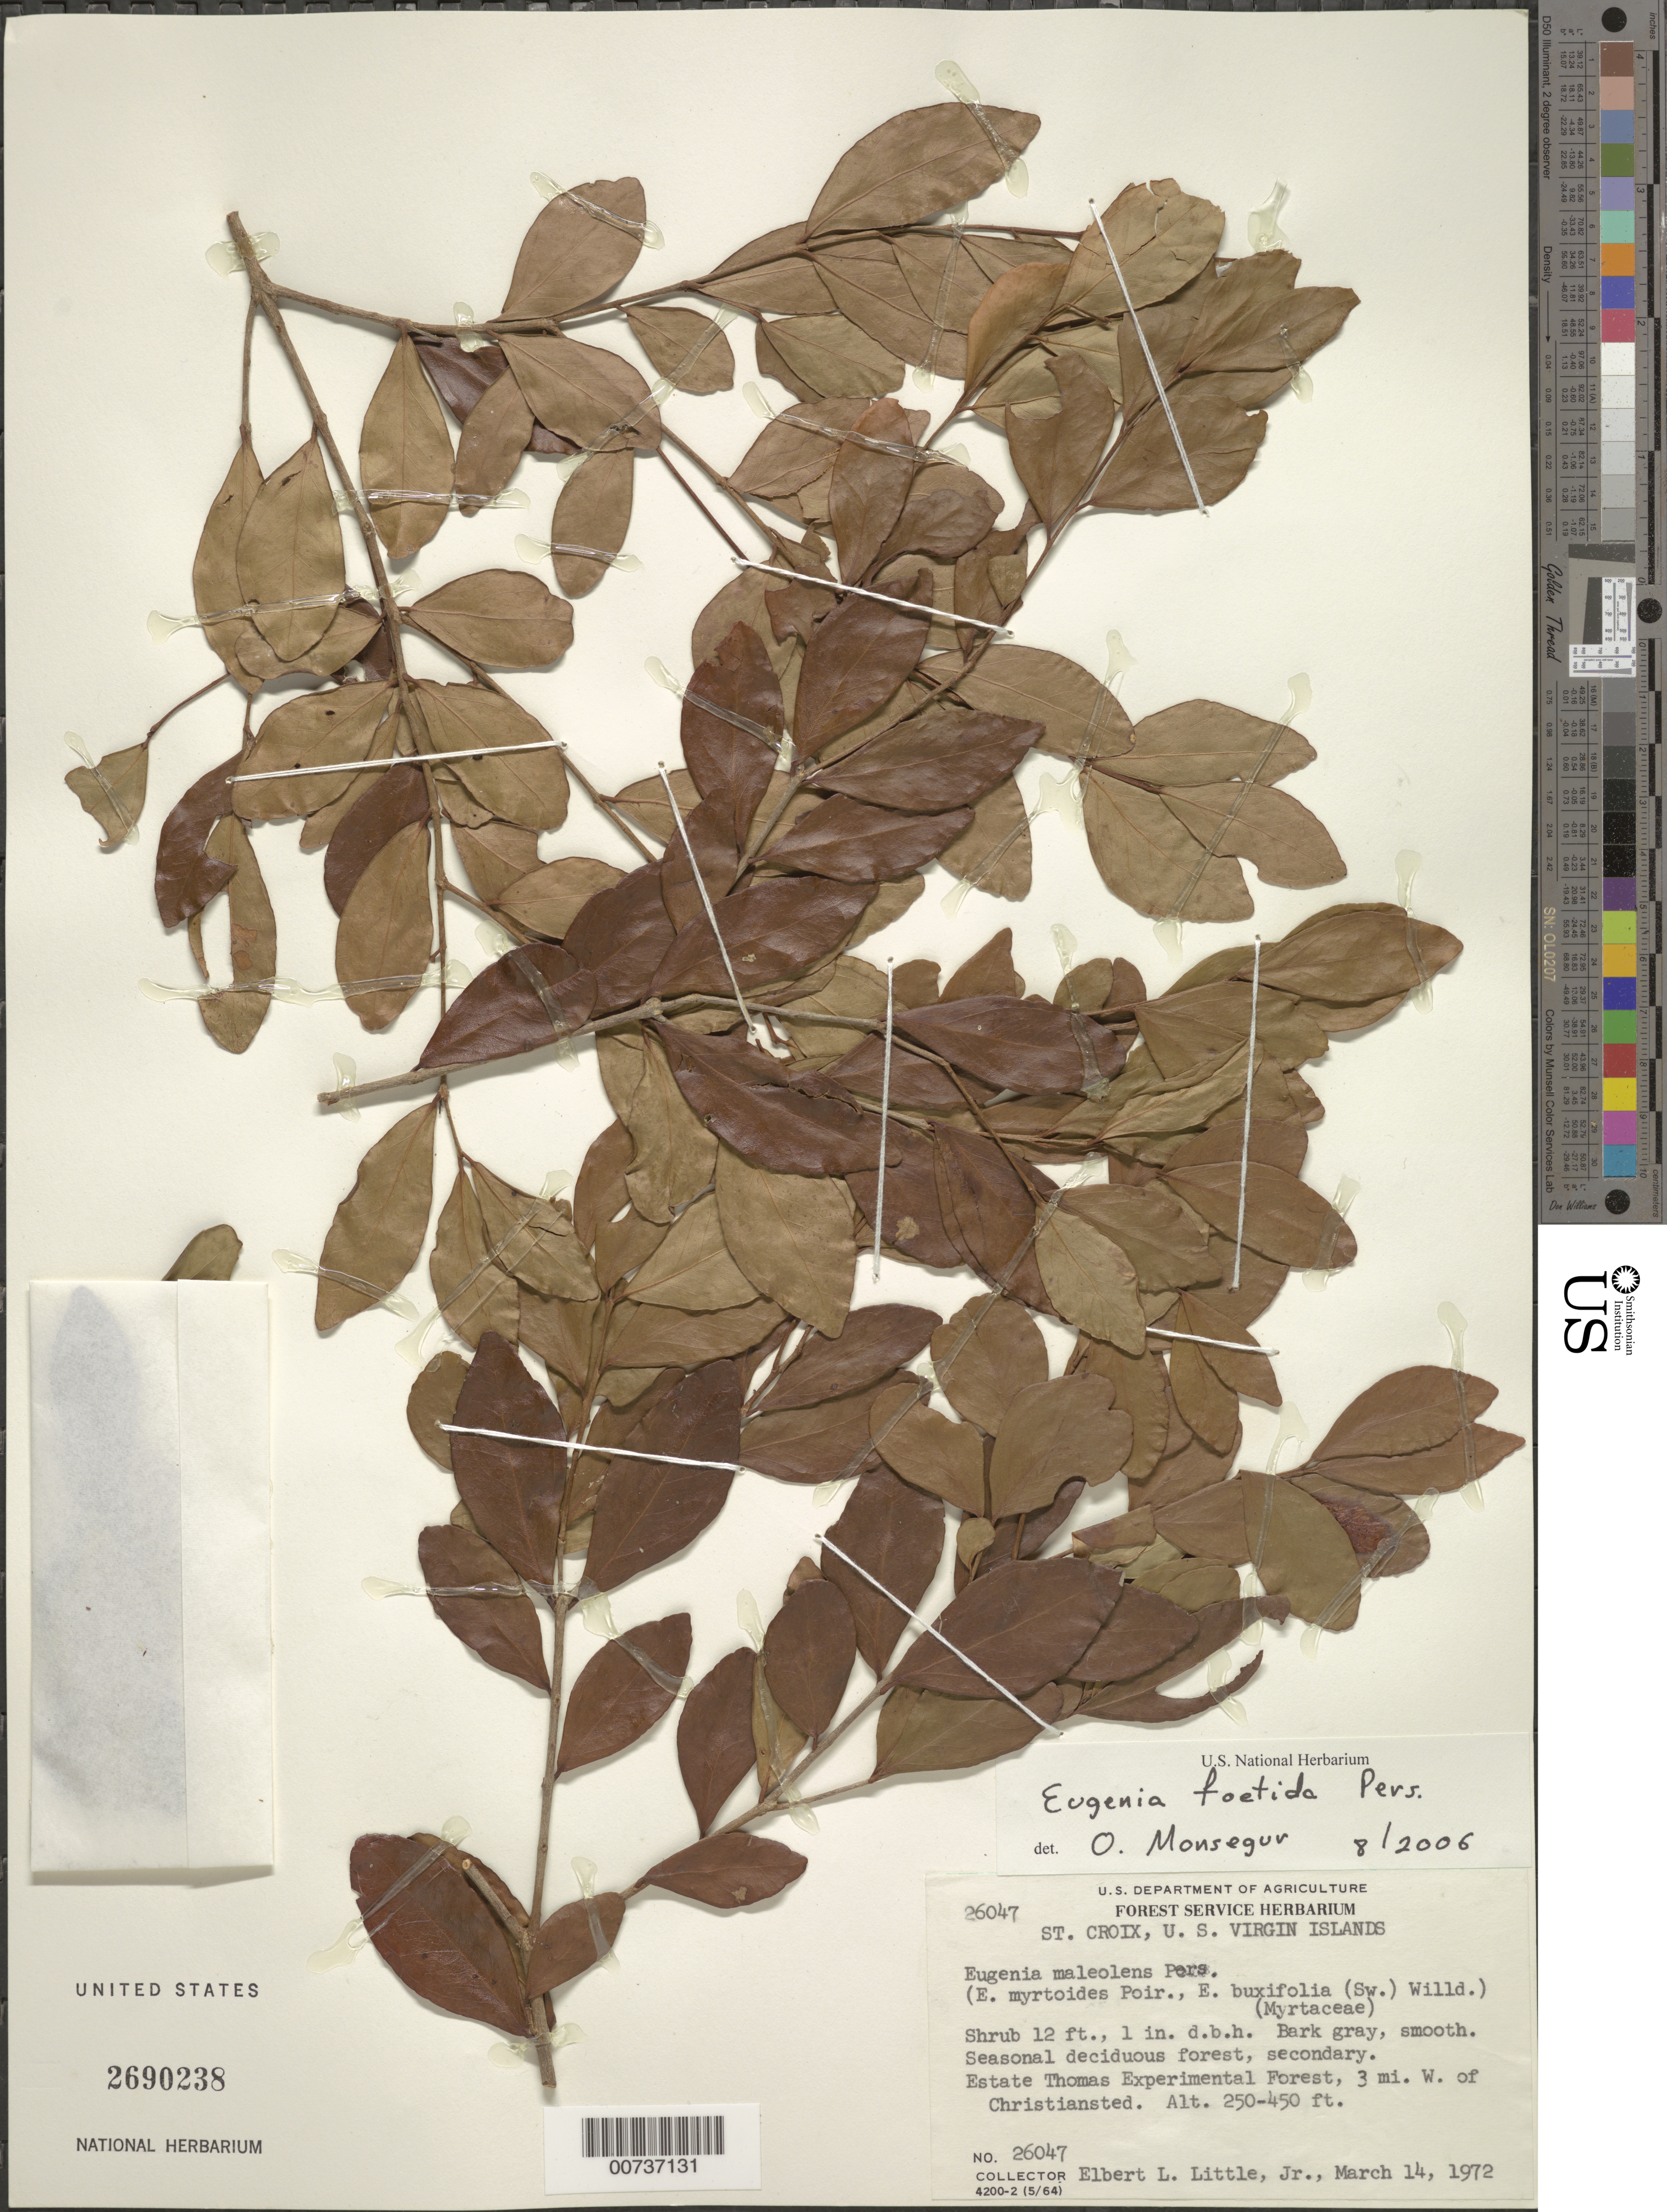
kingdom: Plantae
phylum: Tracheophyta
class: Magnoliopsida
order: Myrtales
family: Myrtaceae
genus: Eugenia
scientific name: Eugenia monticola var. monticola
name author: (Sw.) DC.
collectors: E. L. Little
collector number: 26047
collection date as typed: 14 Mar 1972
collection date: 1972-03-14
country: U.S. Virgin Islands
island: St. Croix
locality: Estate Thomas Experimental Forest, 3 miles W of Christiansted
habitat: Seasonal deciduous forest, secondary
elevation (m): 76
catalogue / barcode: US 2690238